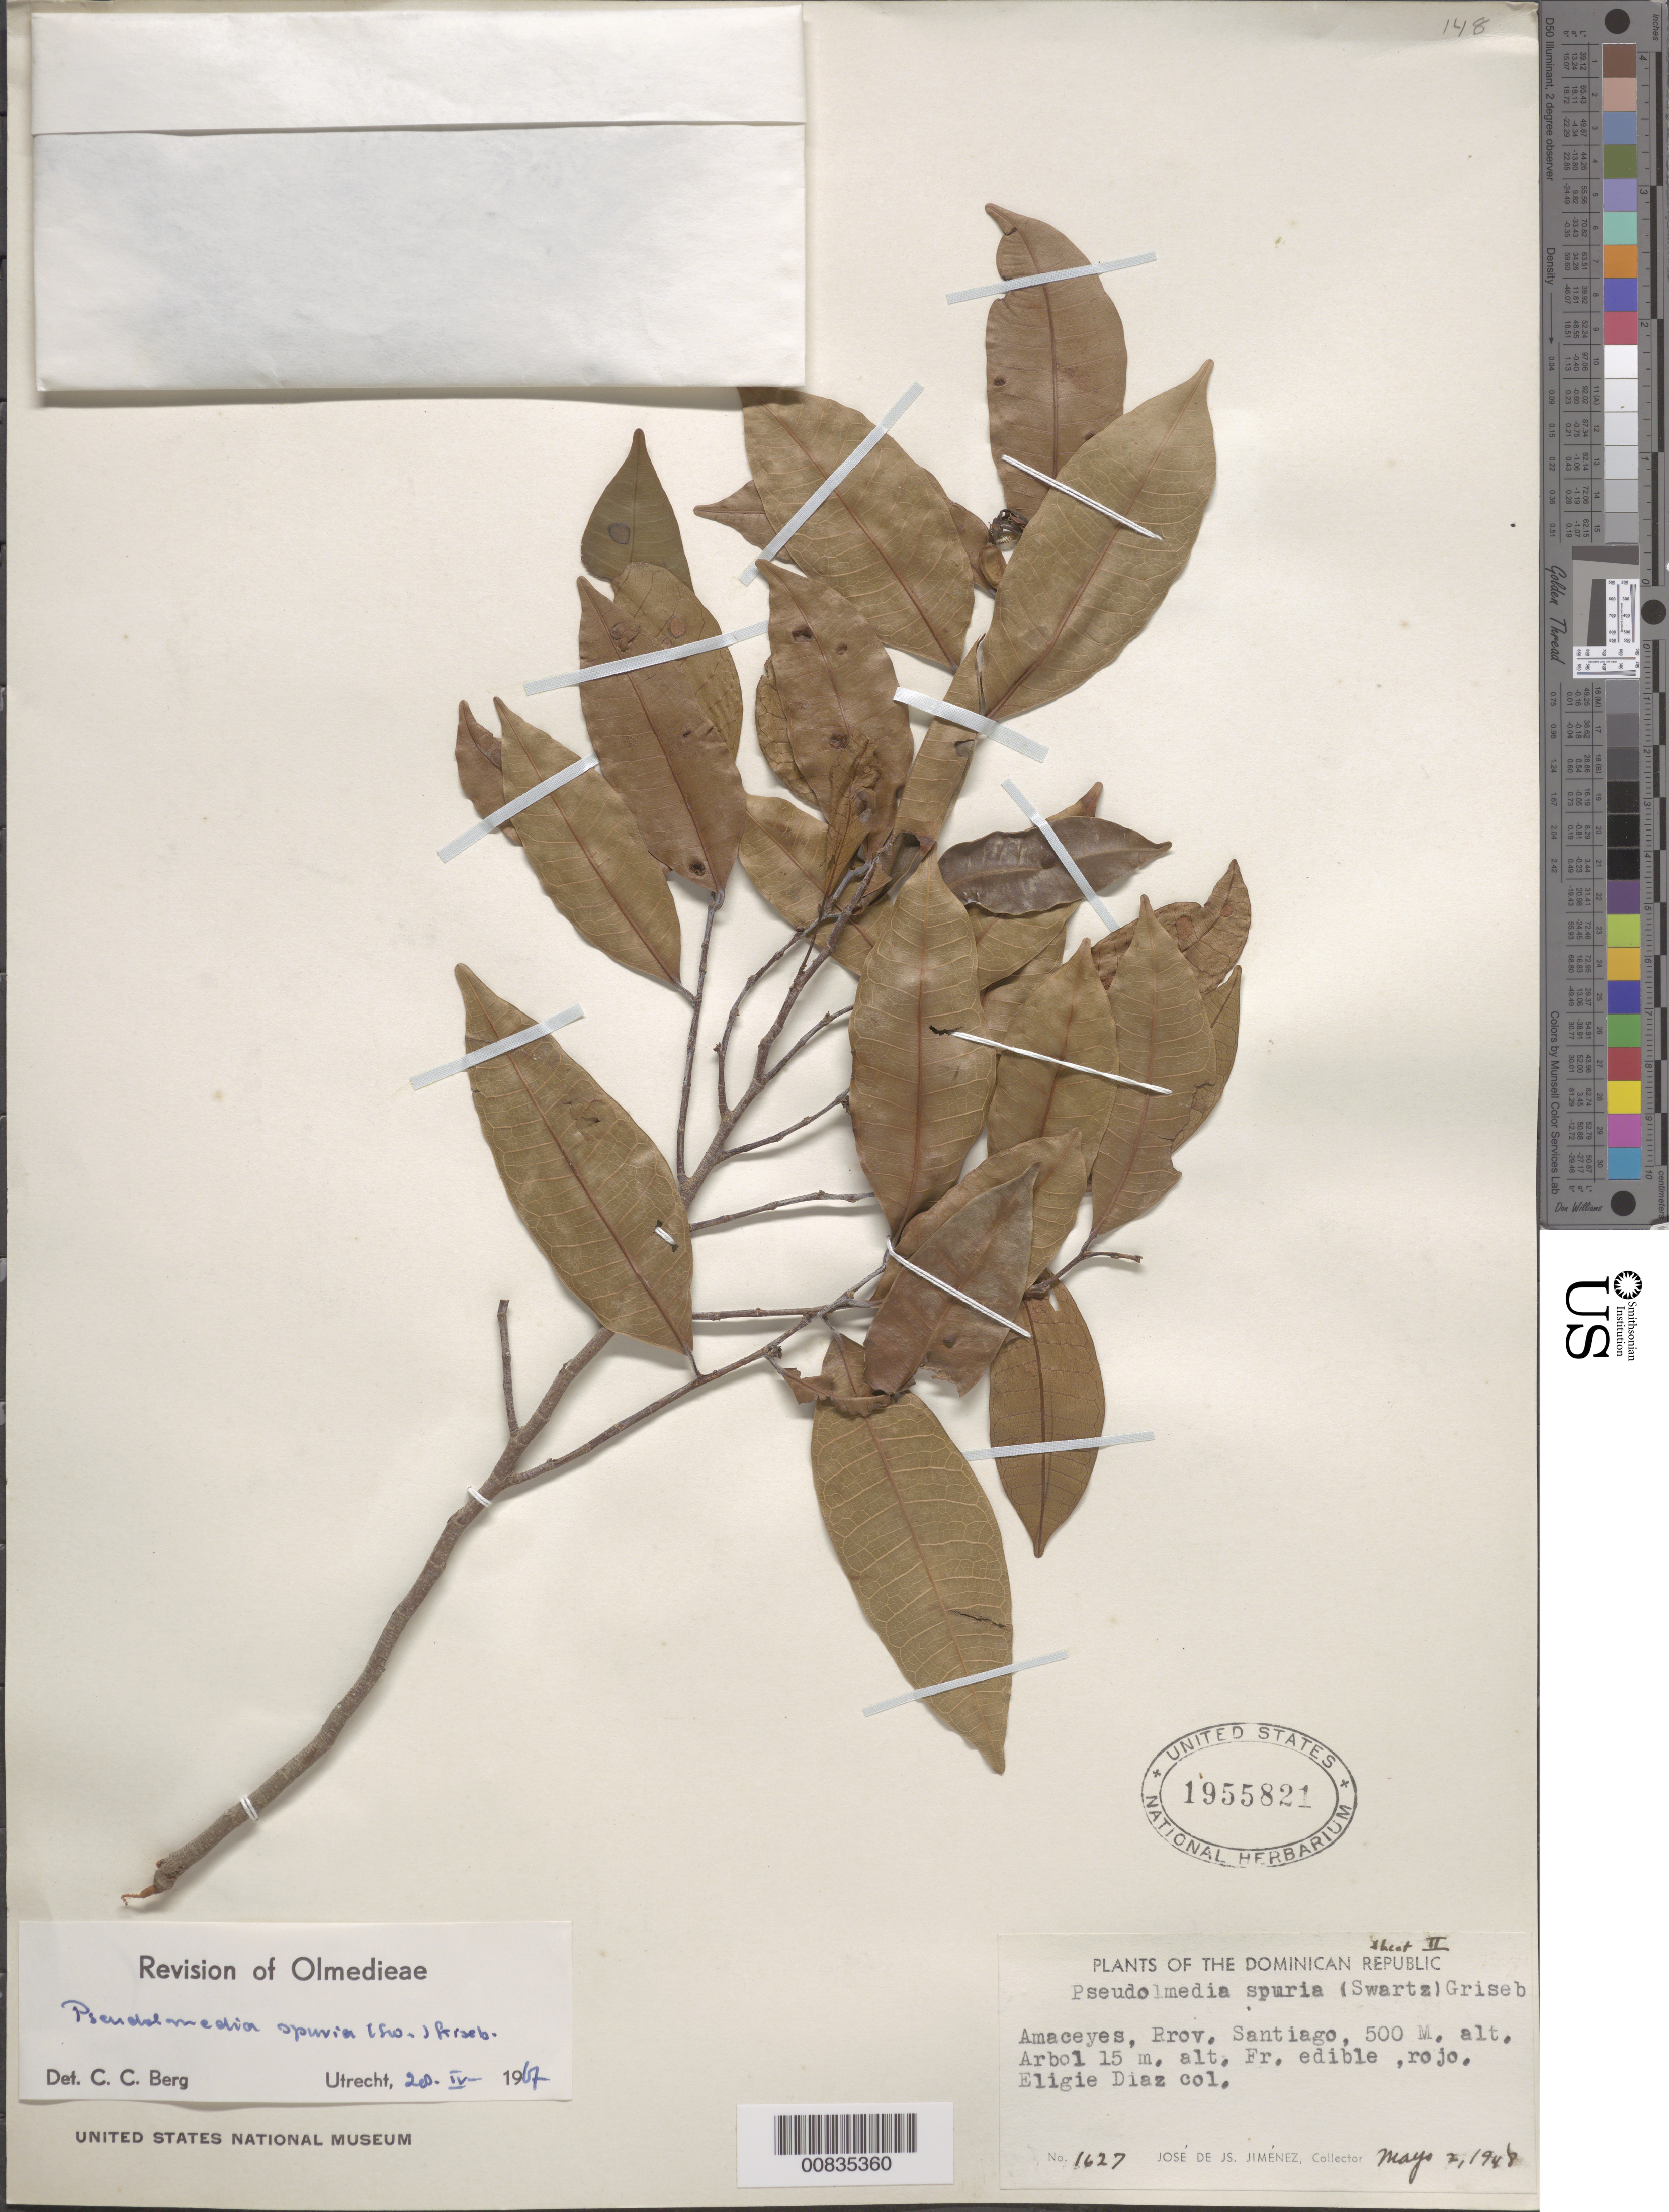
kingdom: Plantae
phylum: Tracheophyta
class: Magnoliopsida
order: Rosales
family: Moraceae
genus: Pseudolmedia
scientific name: Pseudolmedia spuria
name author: (Sw.) Griseb.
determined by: Berg, C. C.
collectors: J. J. Jiménez & E. Diaz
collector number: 1627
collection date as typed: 02 May 1948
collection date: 1948-05-02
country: Dominican Republic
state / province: Santiago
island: Hispaniola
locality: Amaceyes.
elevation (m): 500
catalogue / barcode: US 1955821